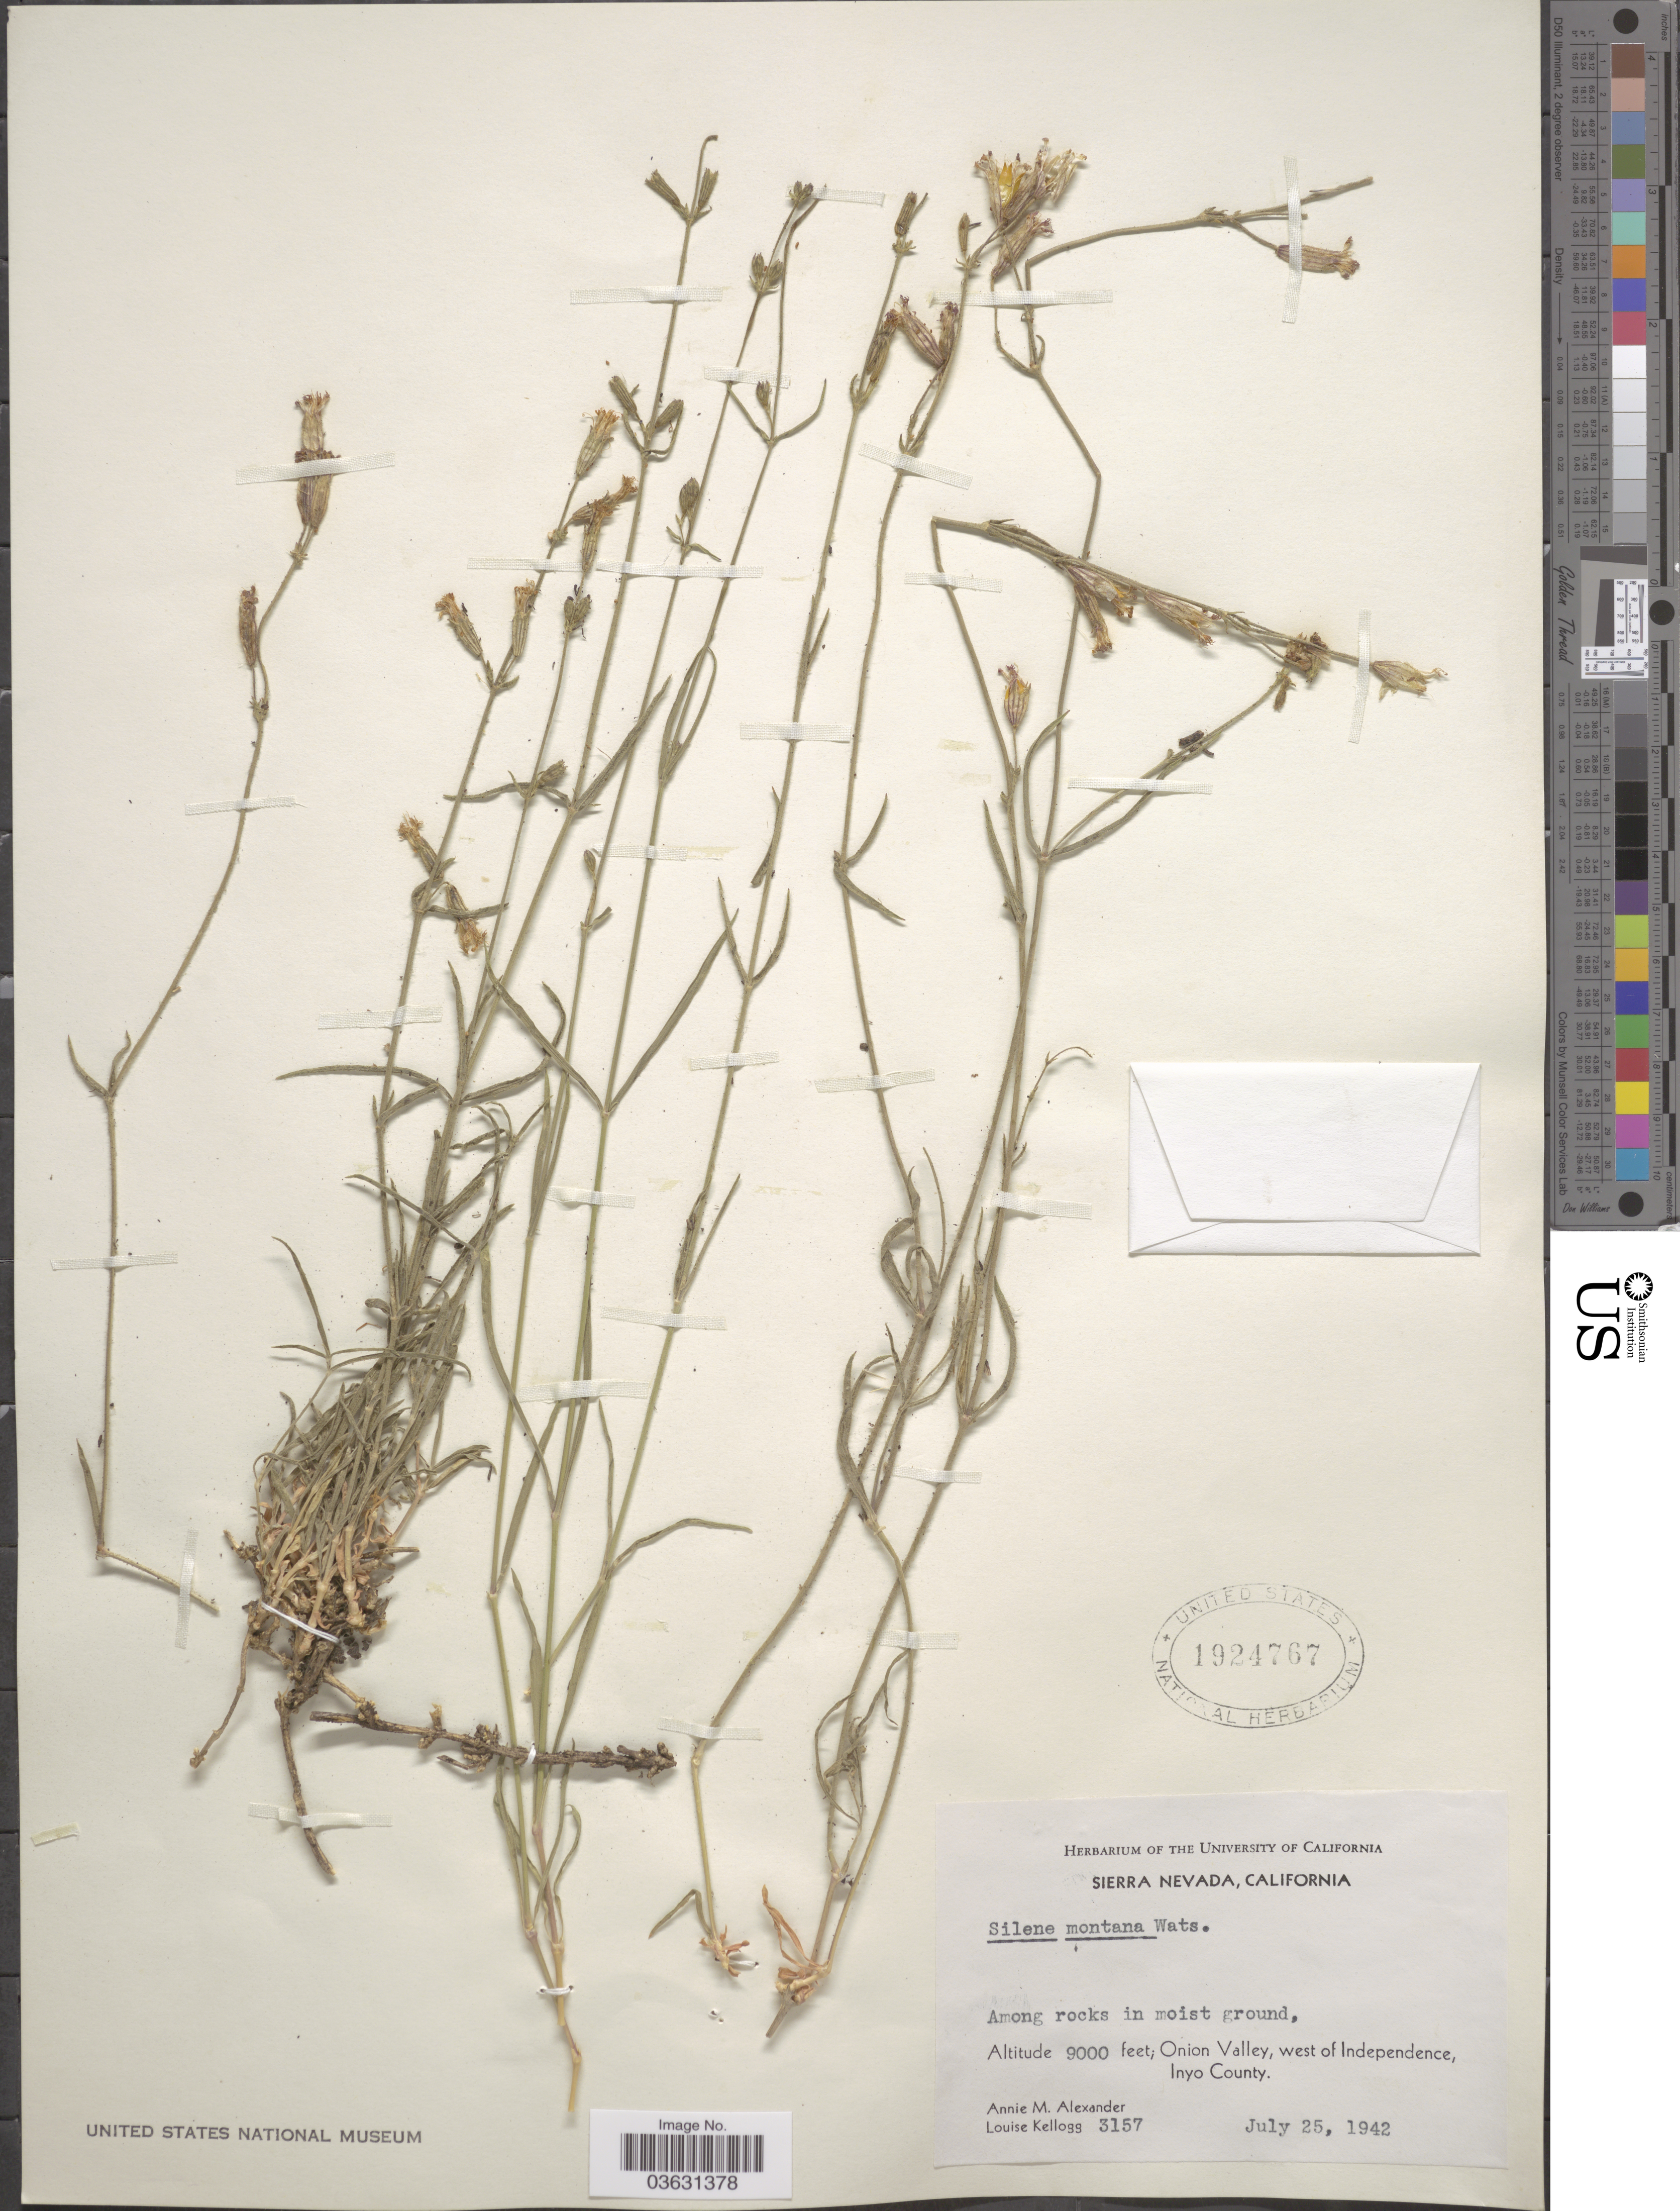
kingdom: Plantae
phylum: Tracheophyta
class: Magnoliopsida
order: Caryophyllales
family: Caryophyllaceae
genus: Silene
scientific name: Silene montana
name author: Arrond.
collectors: A. M. Alexander & L. Kellogg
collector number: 3157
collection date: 1942-07-25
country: United States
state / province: California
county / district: Inyo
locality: Sierra Nevada. Onion Valley, west of Independence, Inyo County.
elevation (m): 2743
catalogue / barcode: US 1924767